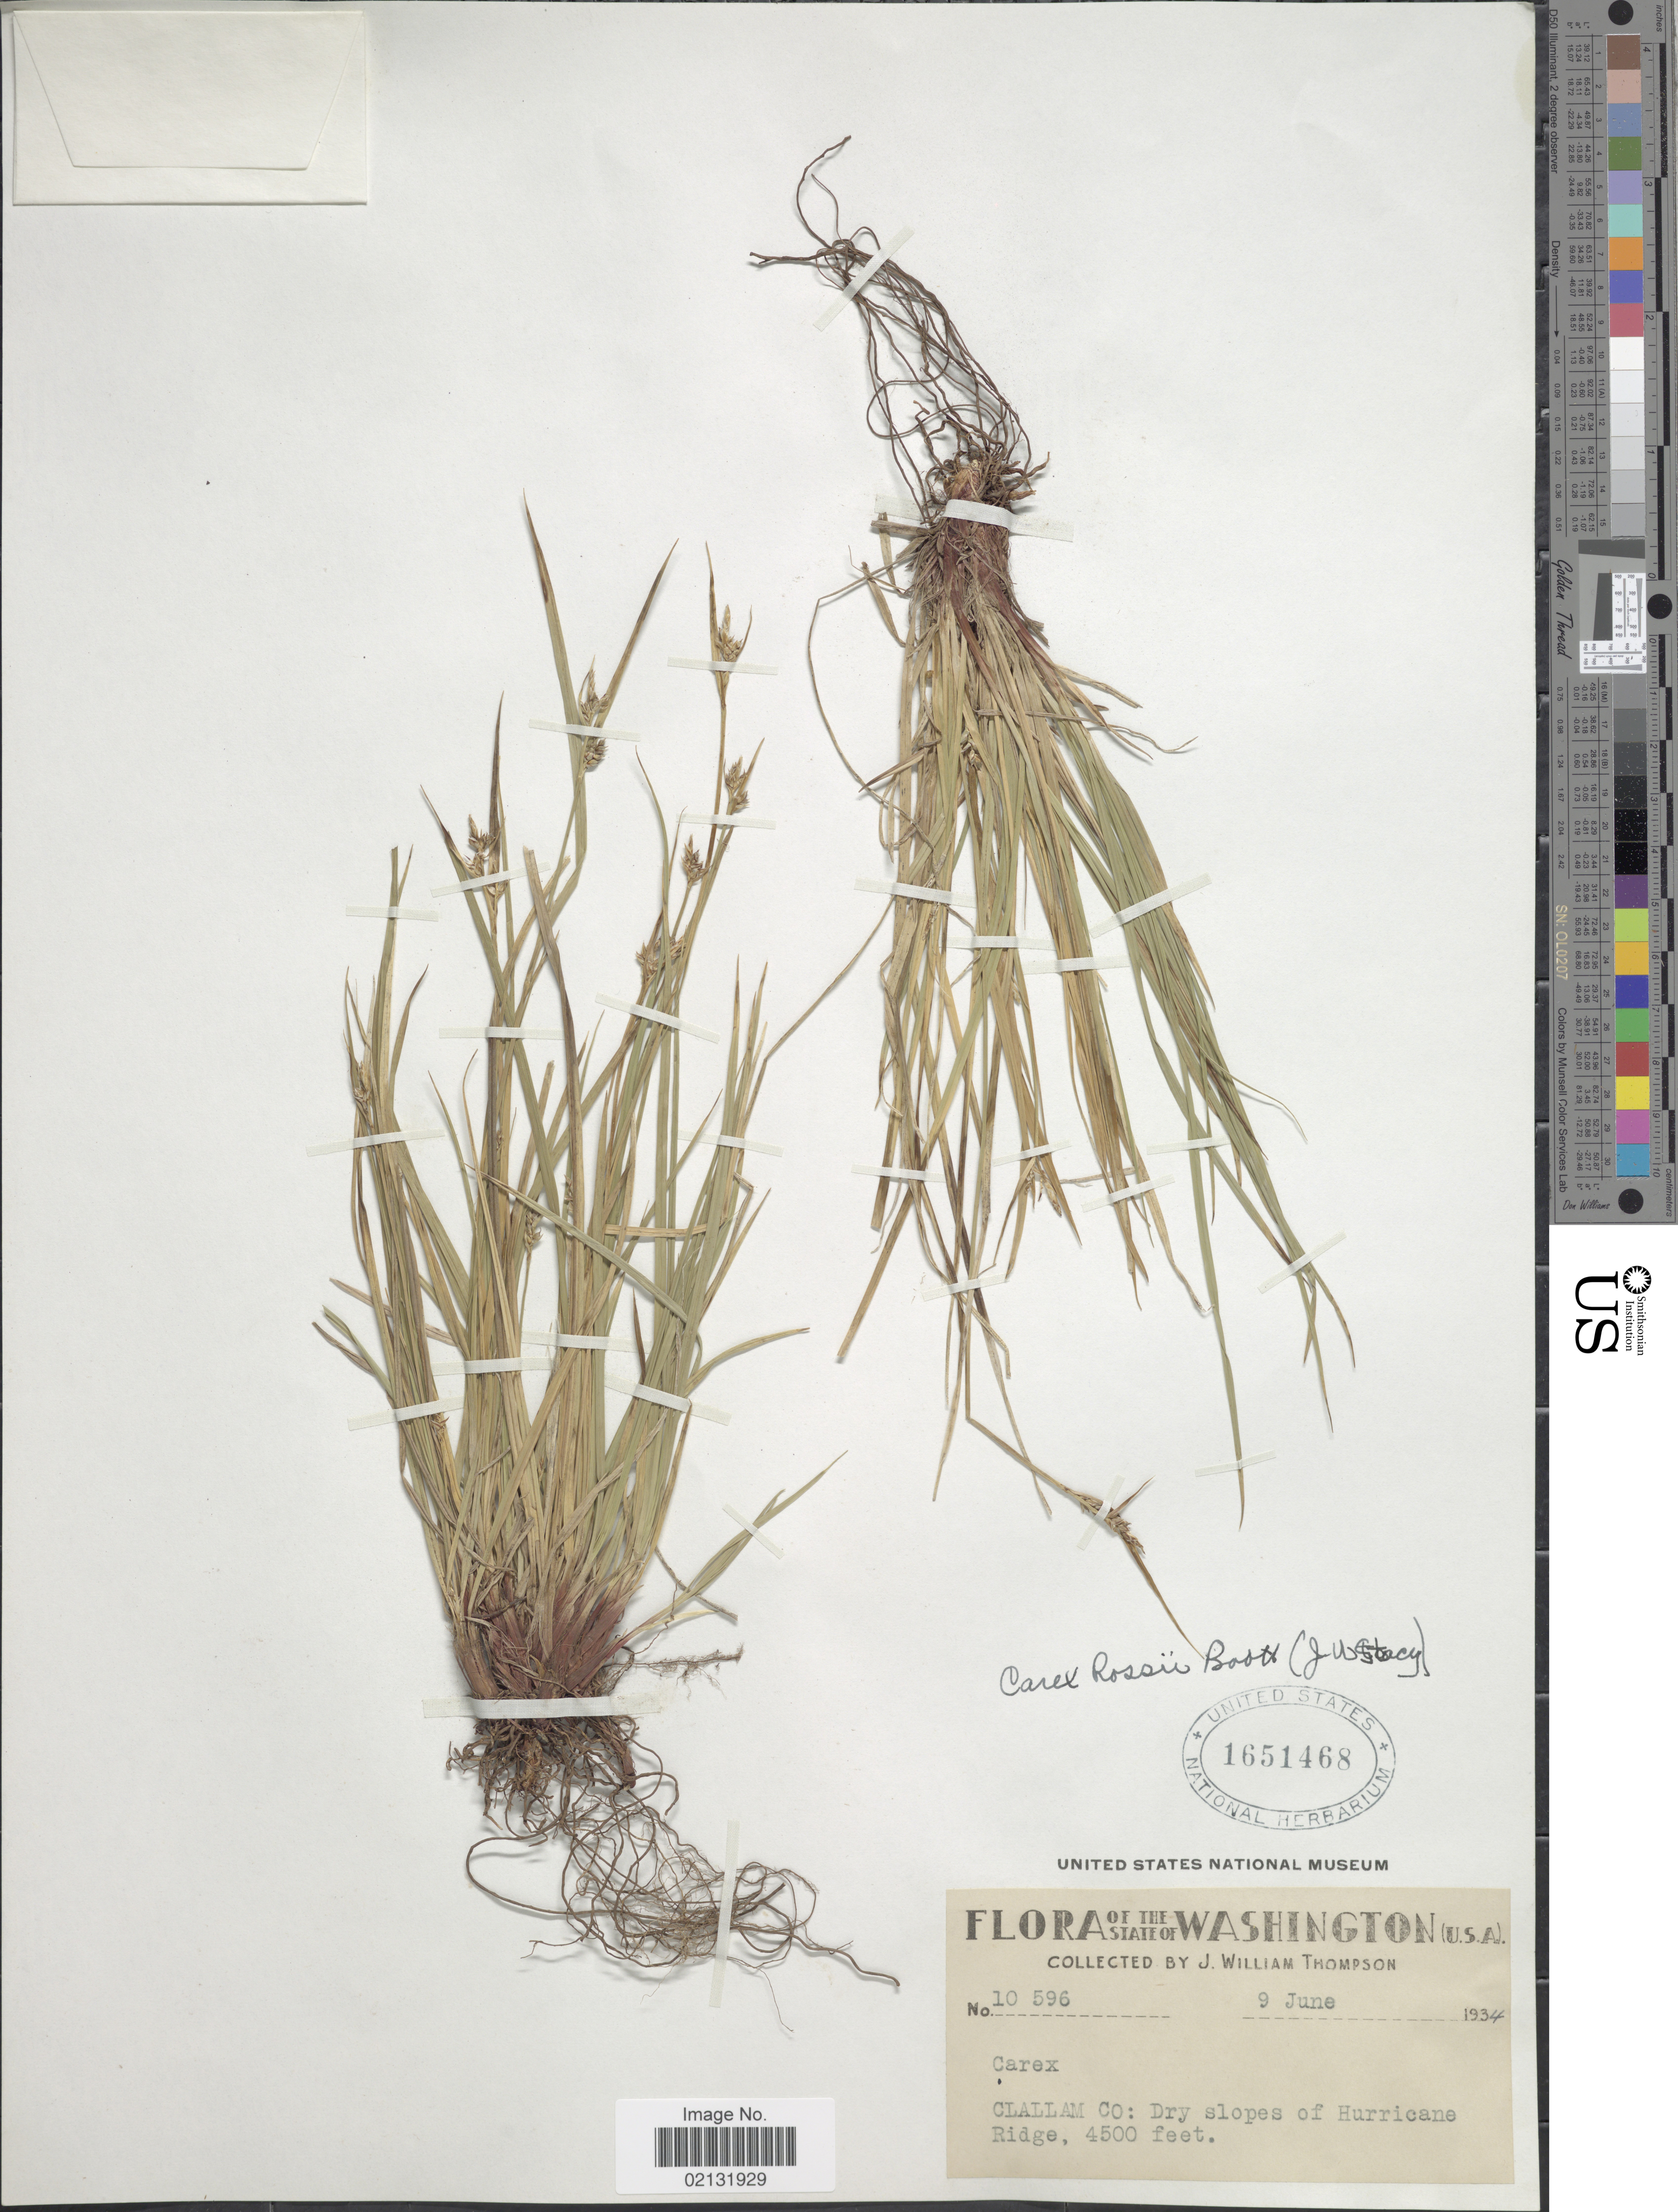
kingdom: Plantae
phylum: Tracheophyta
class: Liliopsida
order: Poales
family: Cyperaceae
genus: Carex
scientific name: Carex rossii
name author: Boott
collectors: J. W. Thompson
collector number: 10596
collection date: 1934-06-09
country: United States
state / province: Washington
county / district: Clallam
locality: Clallam Co: Dry slopes of Hurrican Ridge.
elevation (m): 1372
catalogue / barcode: US 1651468